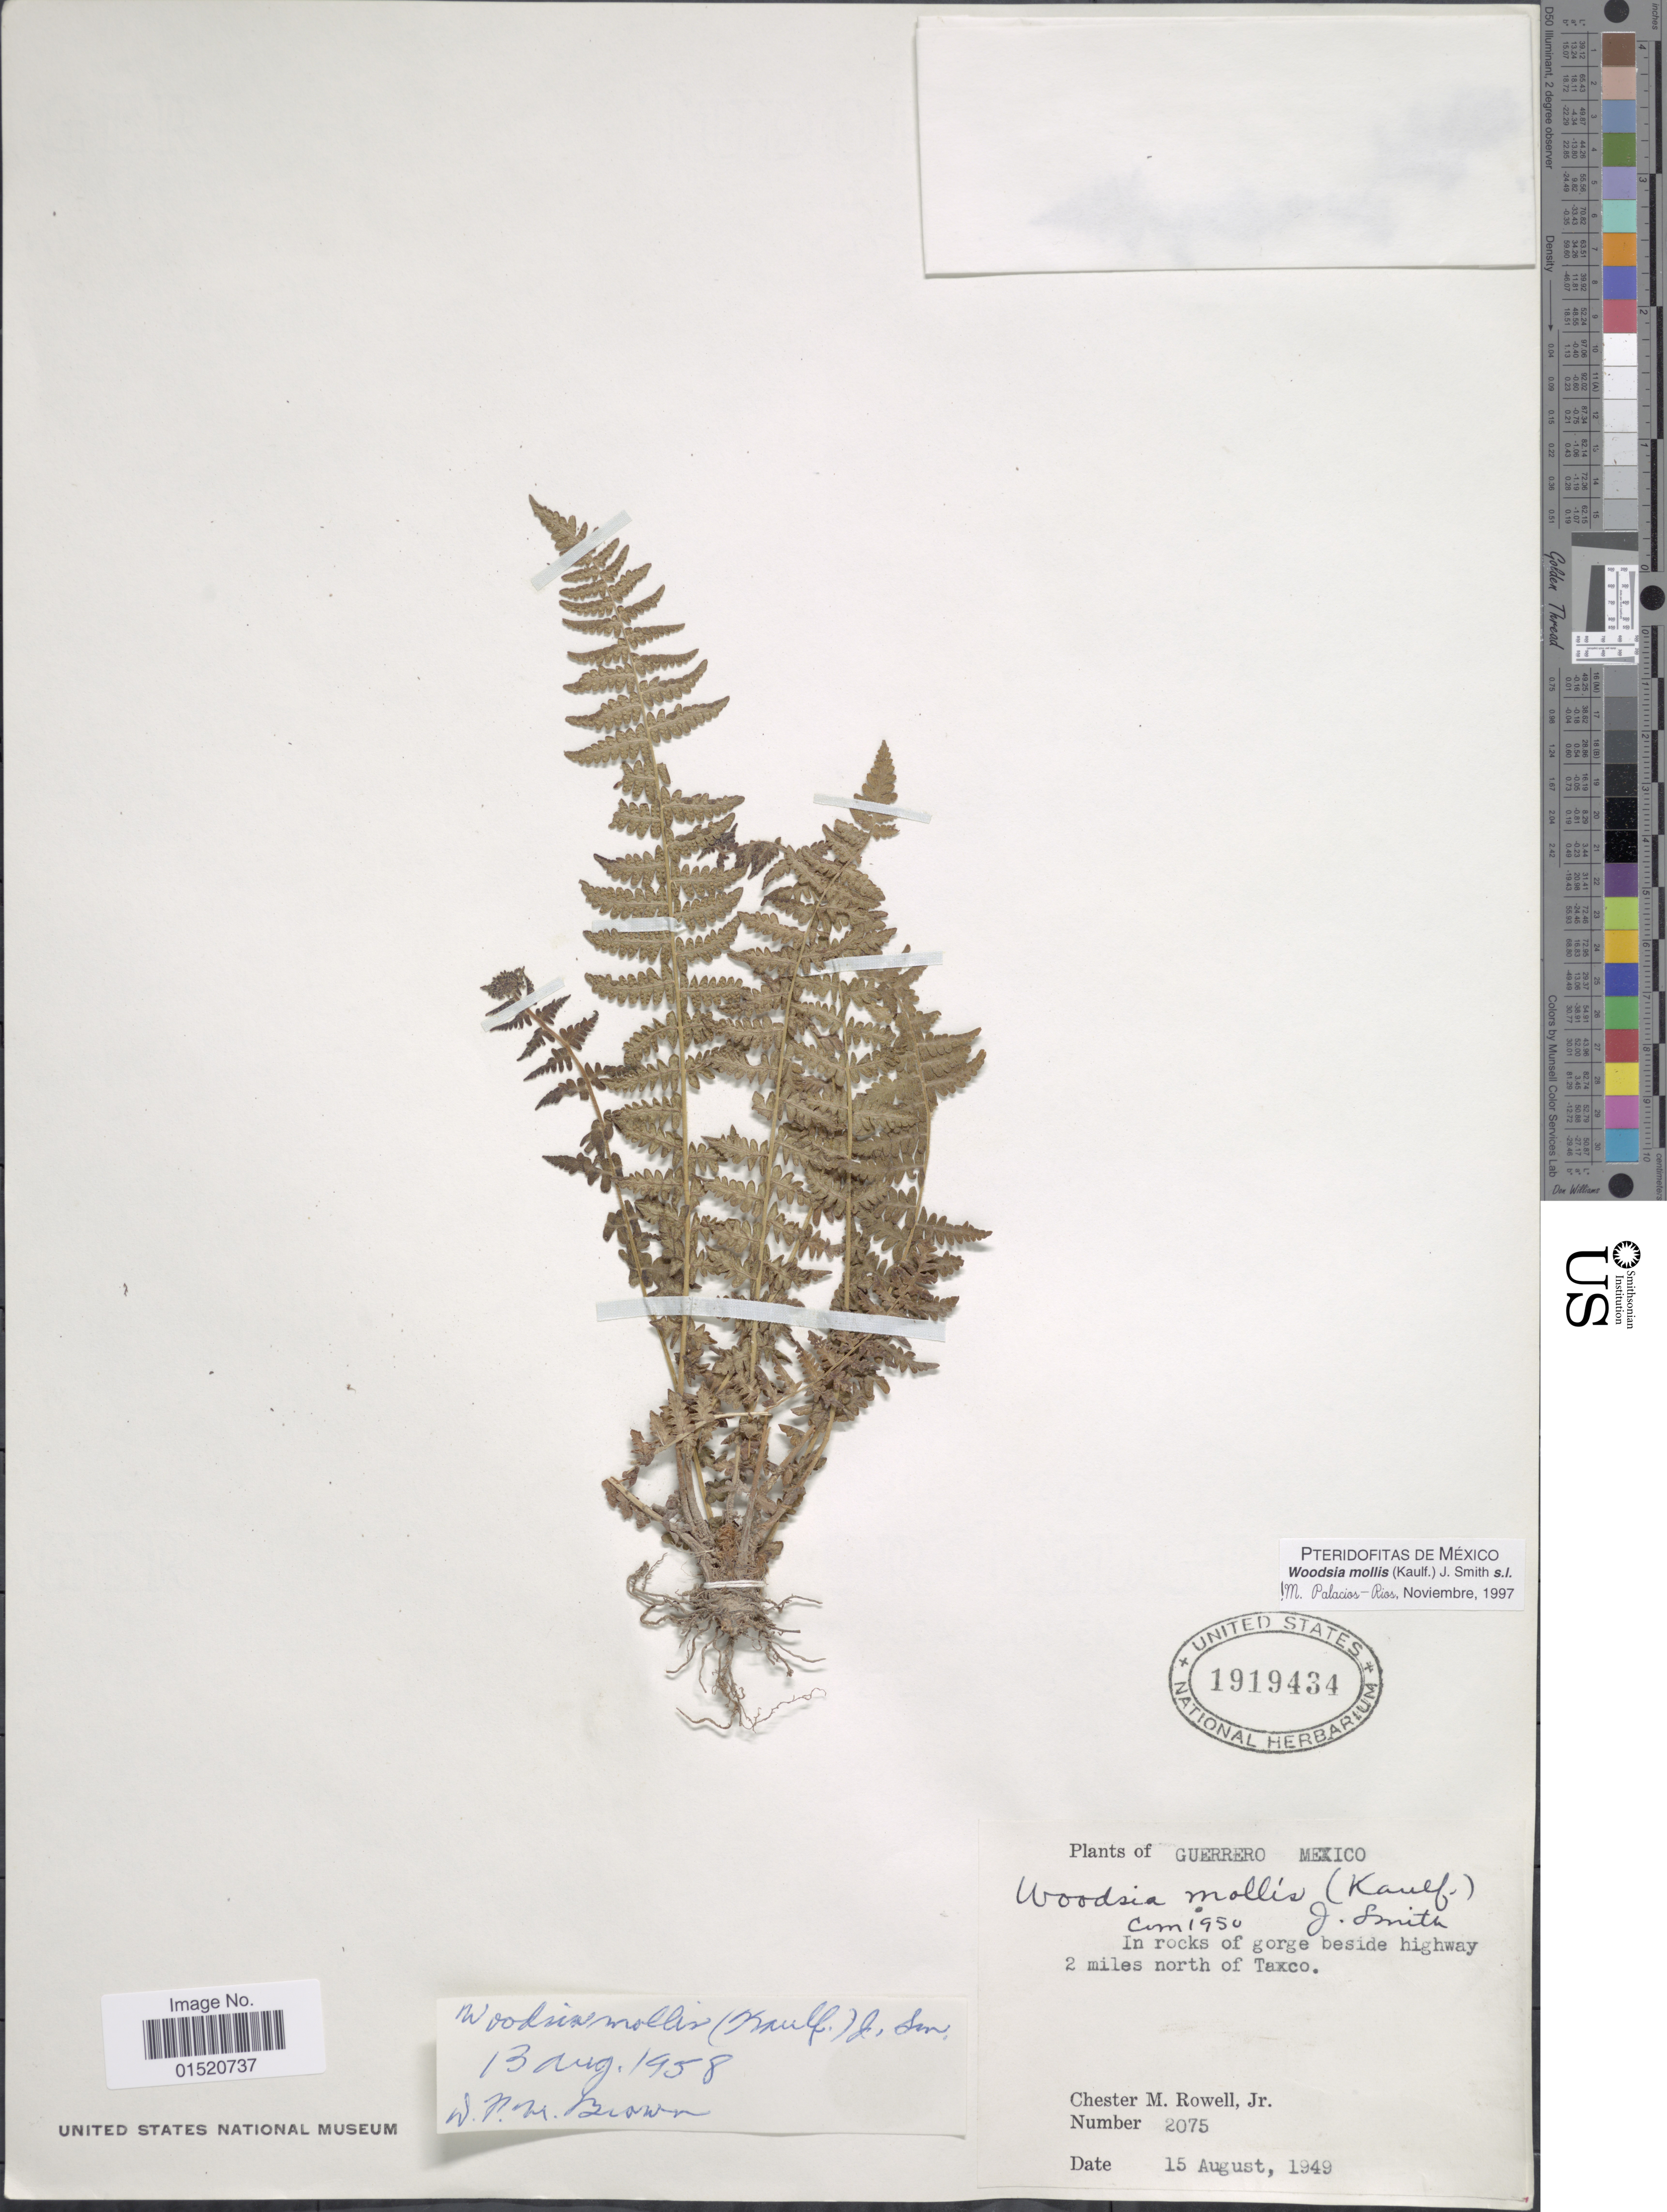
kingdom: Plantae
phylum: Tracheophyta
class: Polypodiopsida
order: Polypodiales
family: Woodsiaceae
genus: Woodsia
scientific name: Woodsia mollis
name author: (Kaulf.) J. Sm.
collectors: C. M. Rowell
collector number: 2075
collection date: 1949-08-15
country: Mexico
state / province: Guerrero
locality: In rocks of gorge beside highway 2 miles north of Taxco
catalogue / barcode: US 1919434